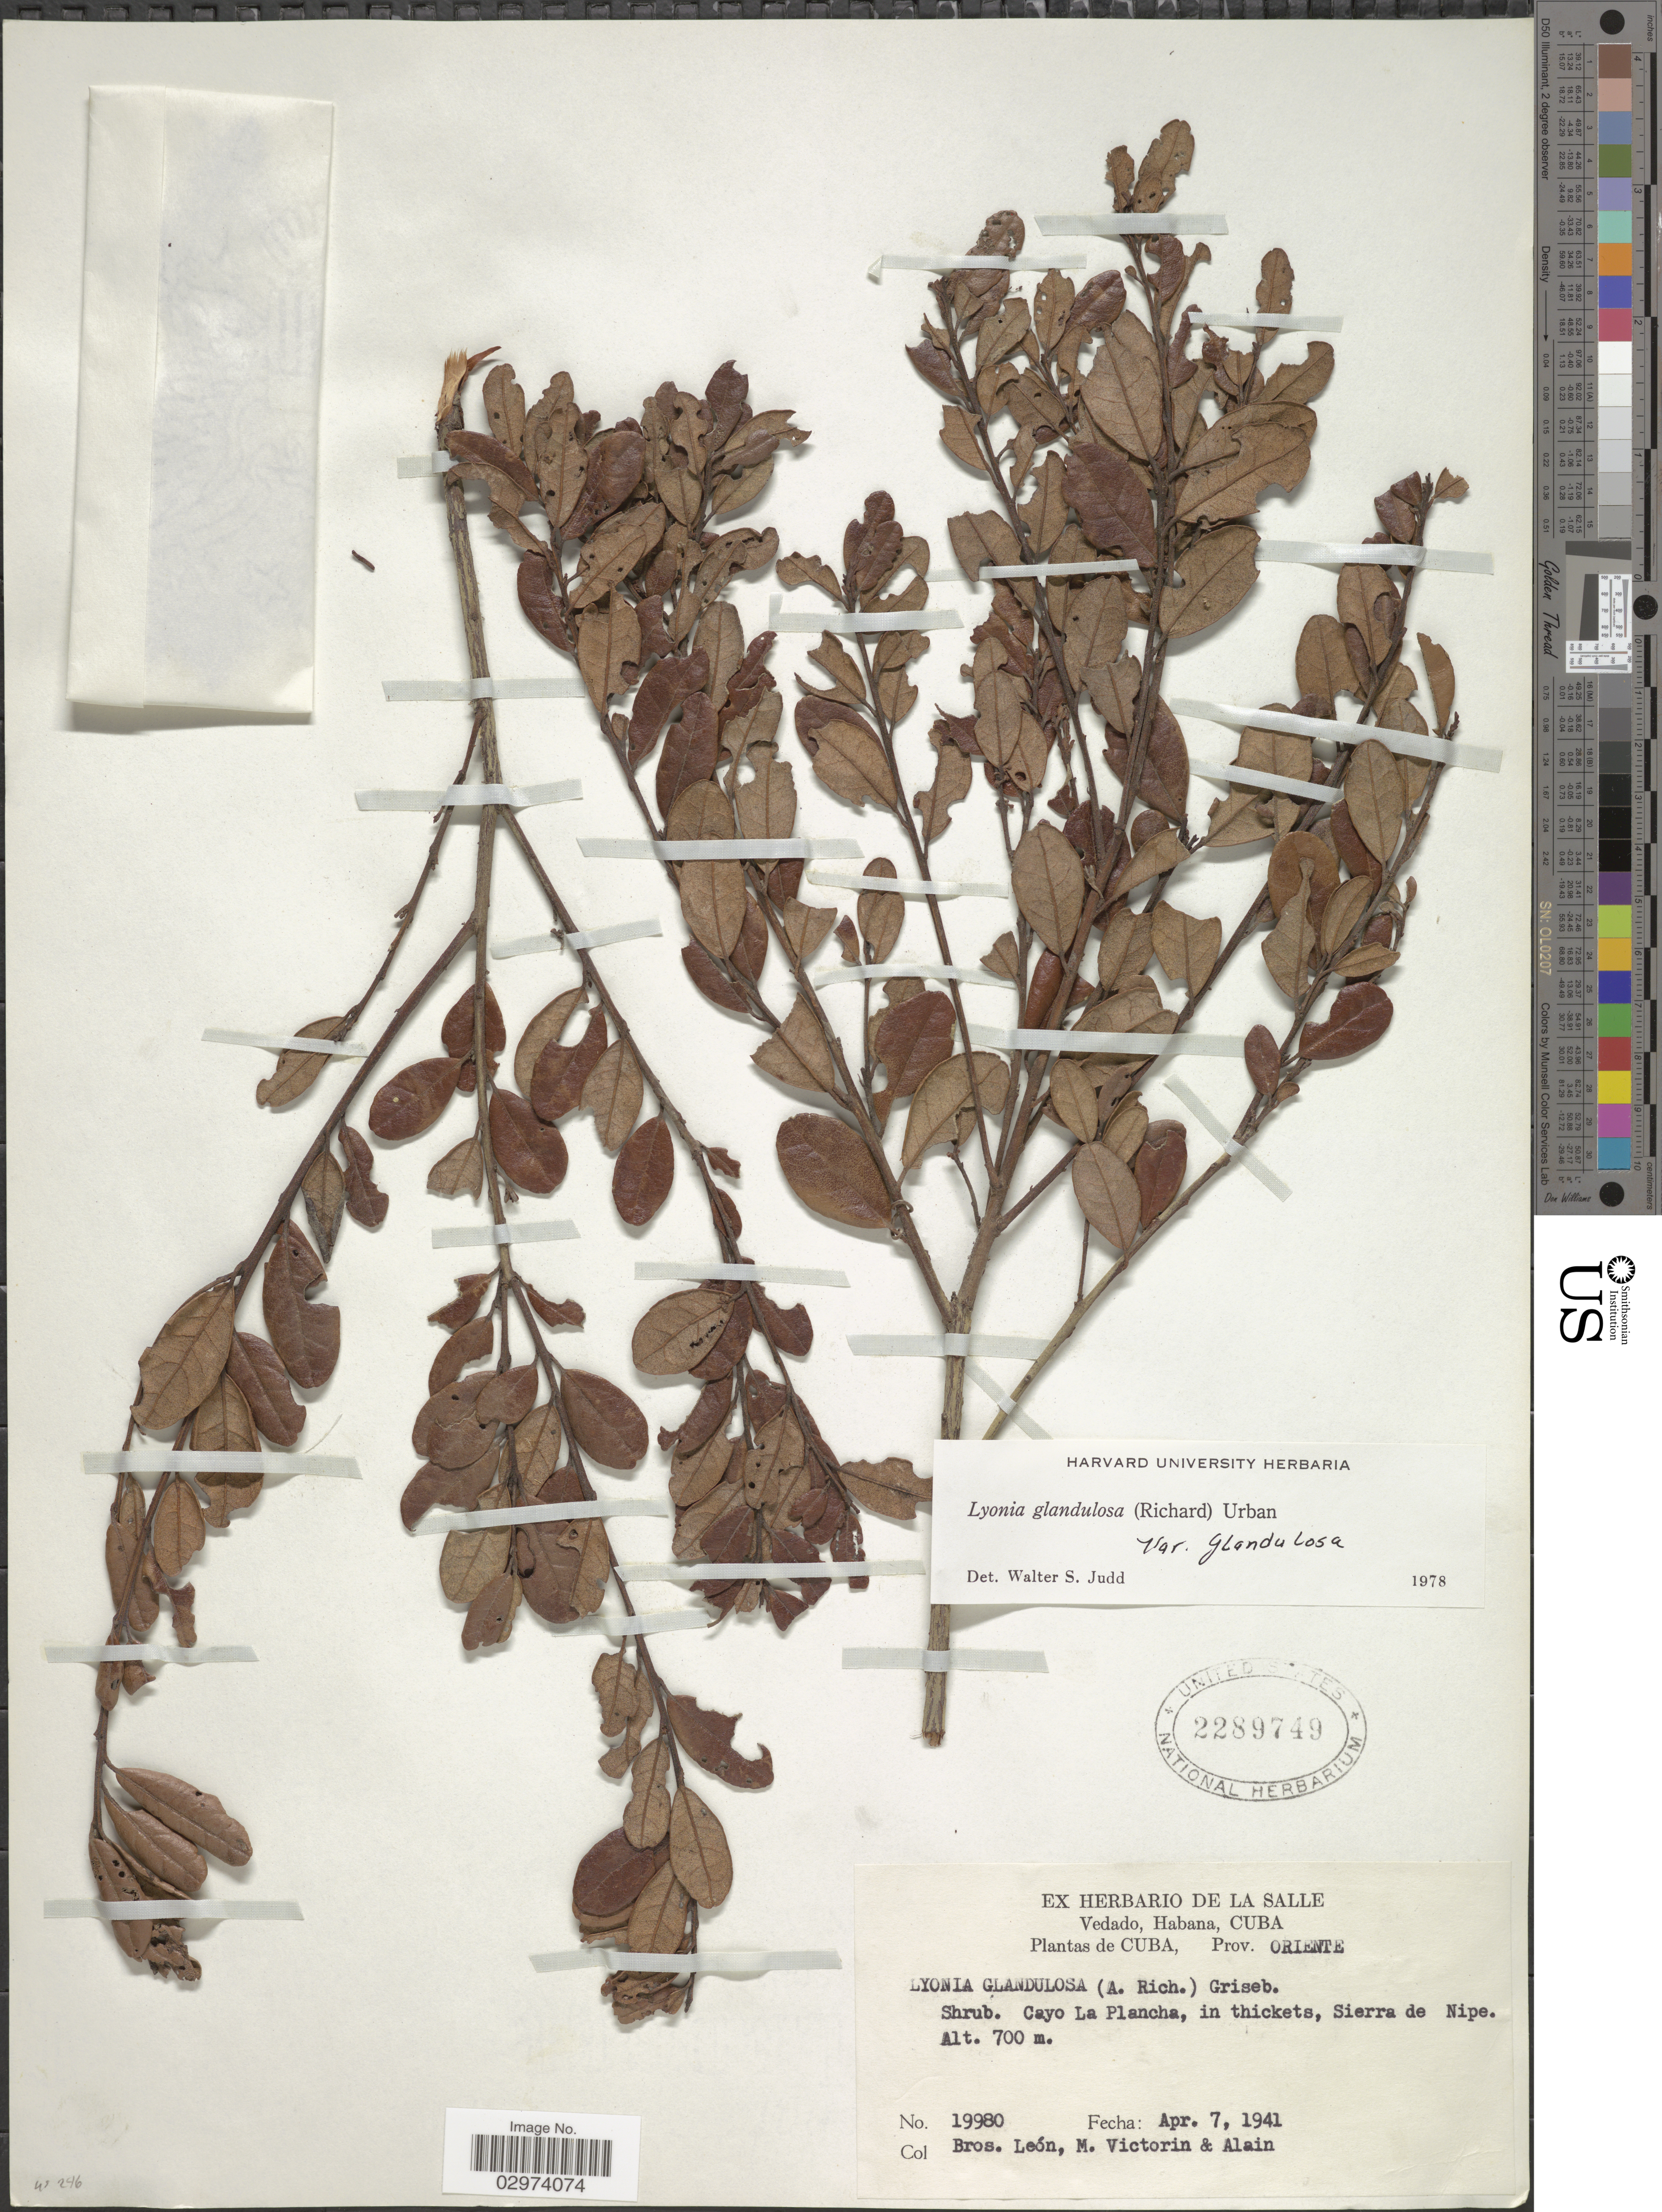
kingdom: Plantae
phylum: Tracheophyta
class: Magnoliopsida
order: Ericales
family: Ericaceae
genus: Lyonia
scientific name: Lyonia glandulosa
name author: (A. Rich.) Griseb.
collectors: Bro. León, M. Victorin & Alain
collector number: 19980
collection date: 1941-04-07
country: Cuba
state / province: Oriente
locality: Prov. Oriente. Cayo La Plancha, in thickets, Sierra de Nipe.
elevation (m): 700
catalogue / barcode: US 2289749